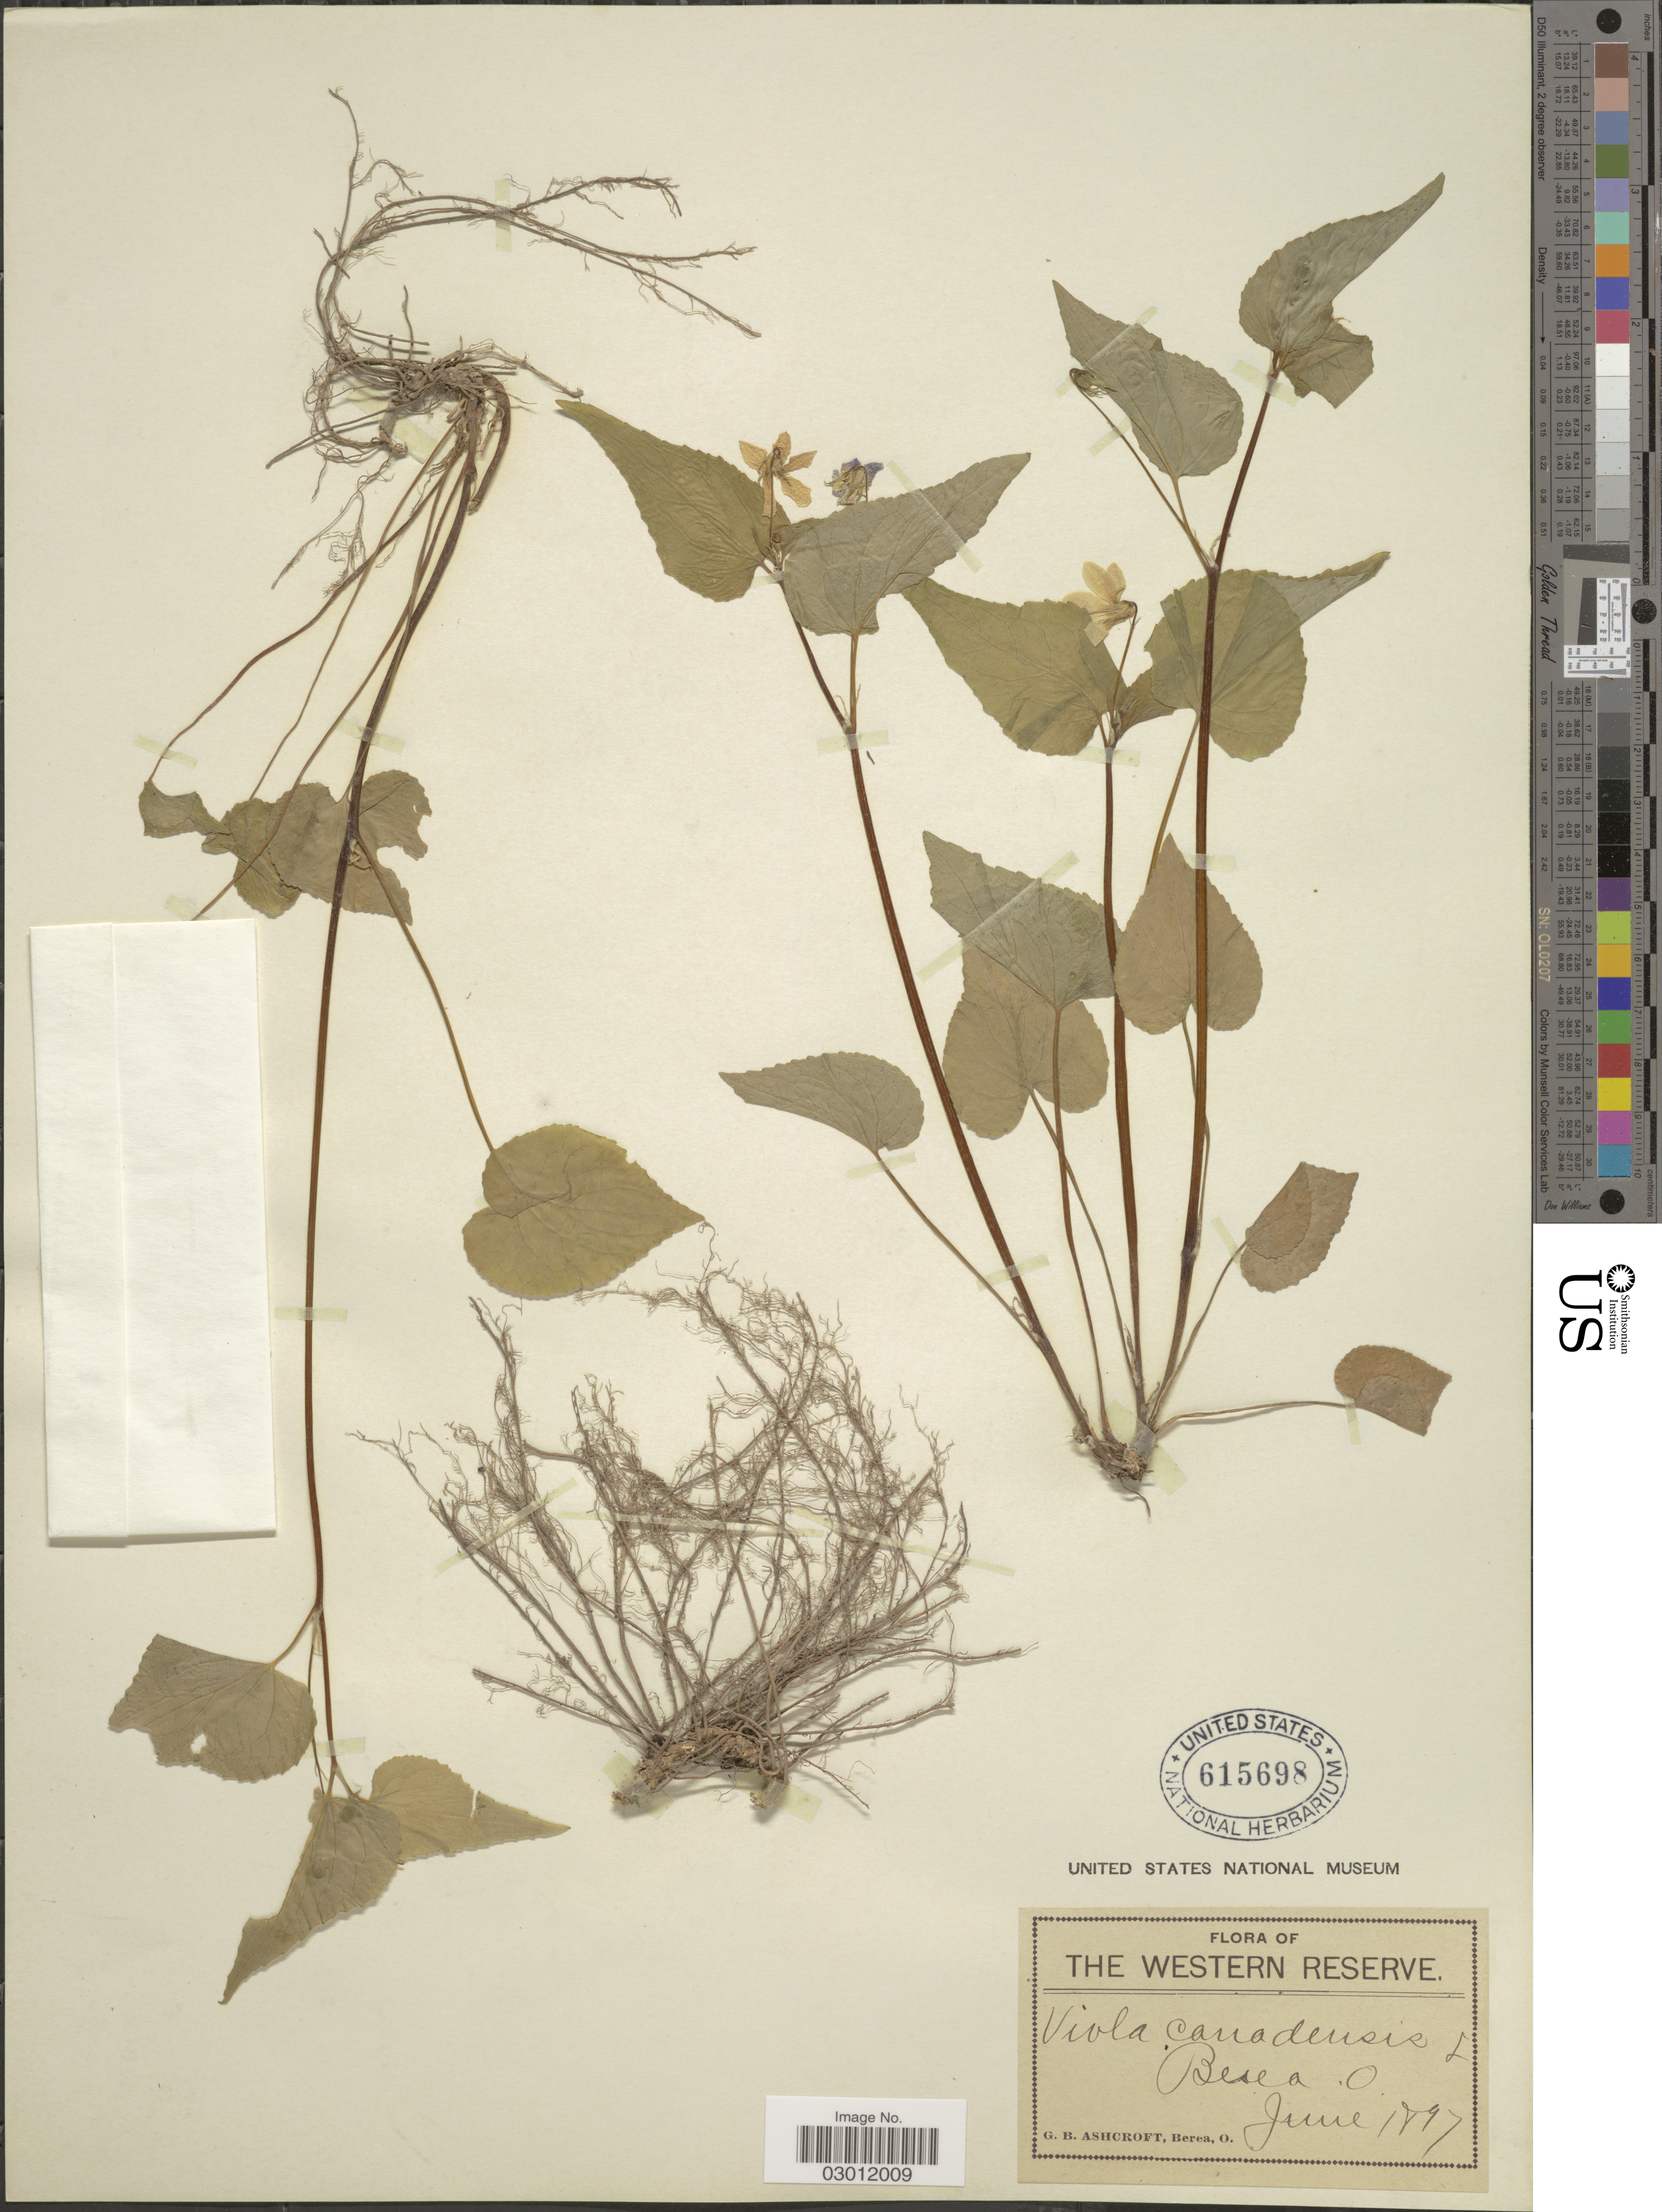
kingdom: Plantae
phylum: Tracheophyta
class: Magnoliopsida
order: Malpighiales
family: Violaceae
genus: Viola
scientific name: Viola canadensis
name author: L.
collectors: G. Ashcroft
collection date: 1897-06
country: United States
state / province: Ohio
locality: Western Reserve. Berea, O.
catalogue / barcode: US 615698